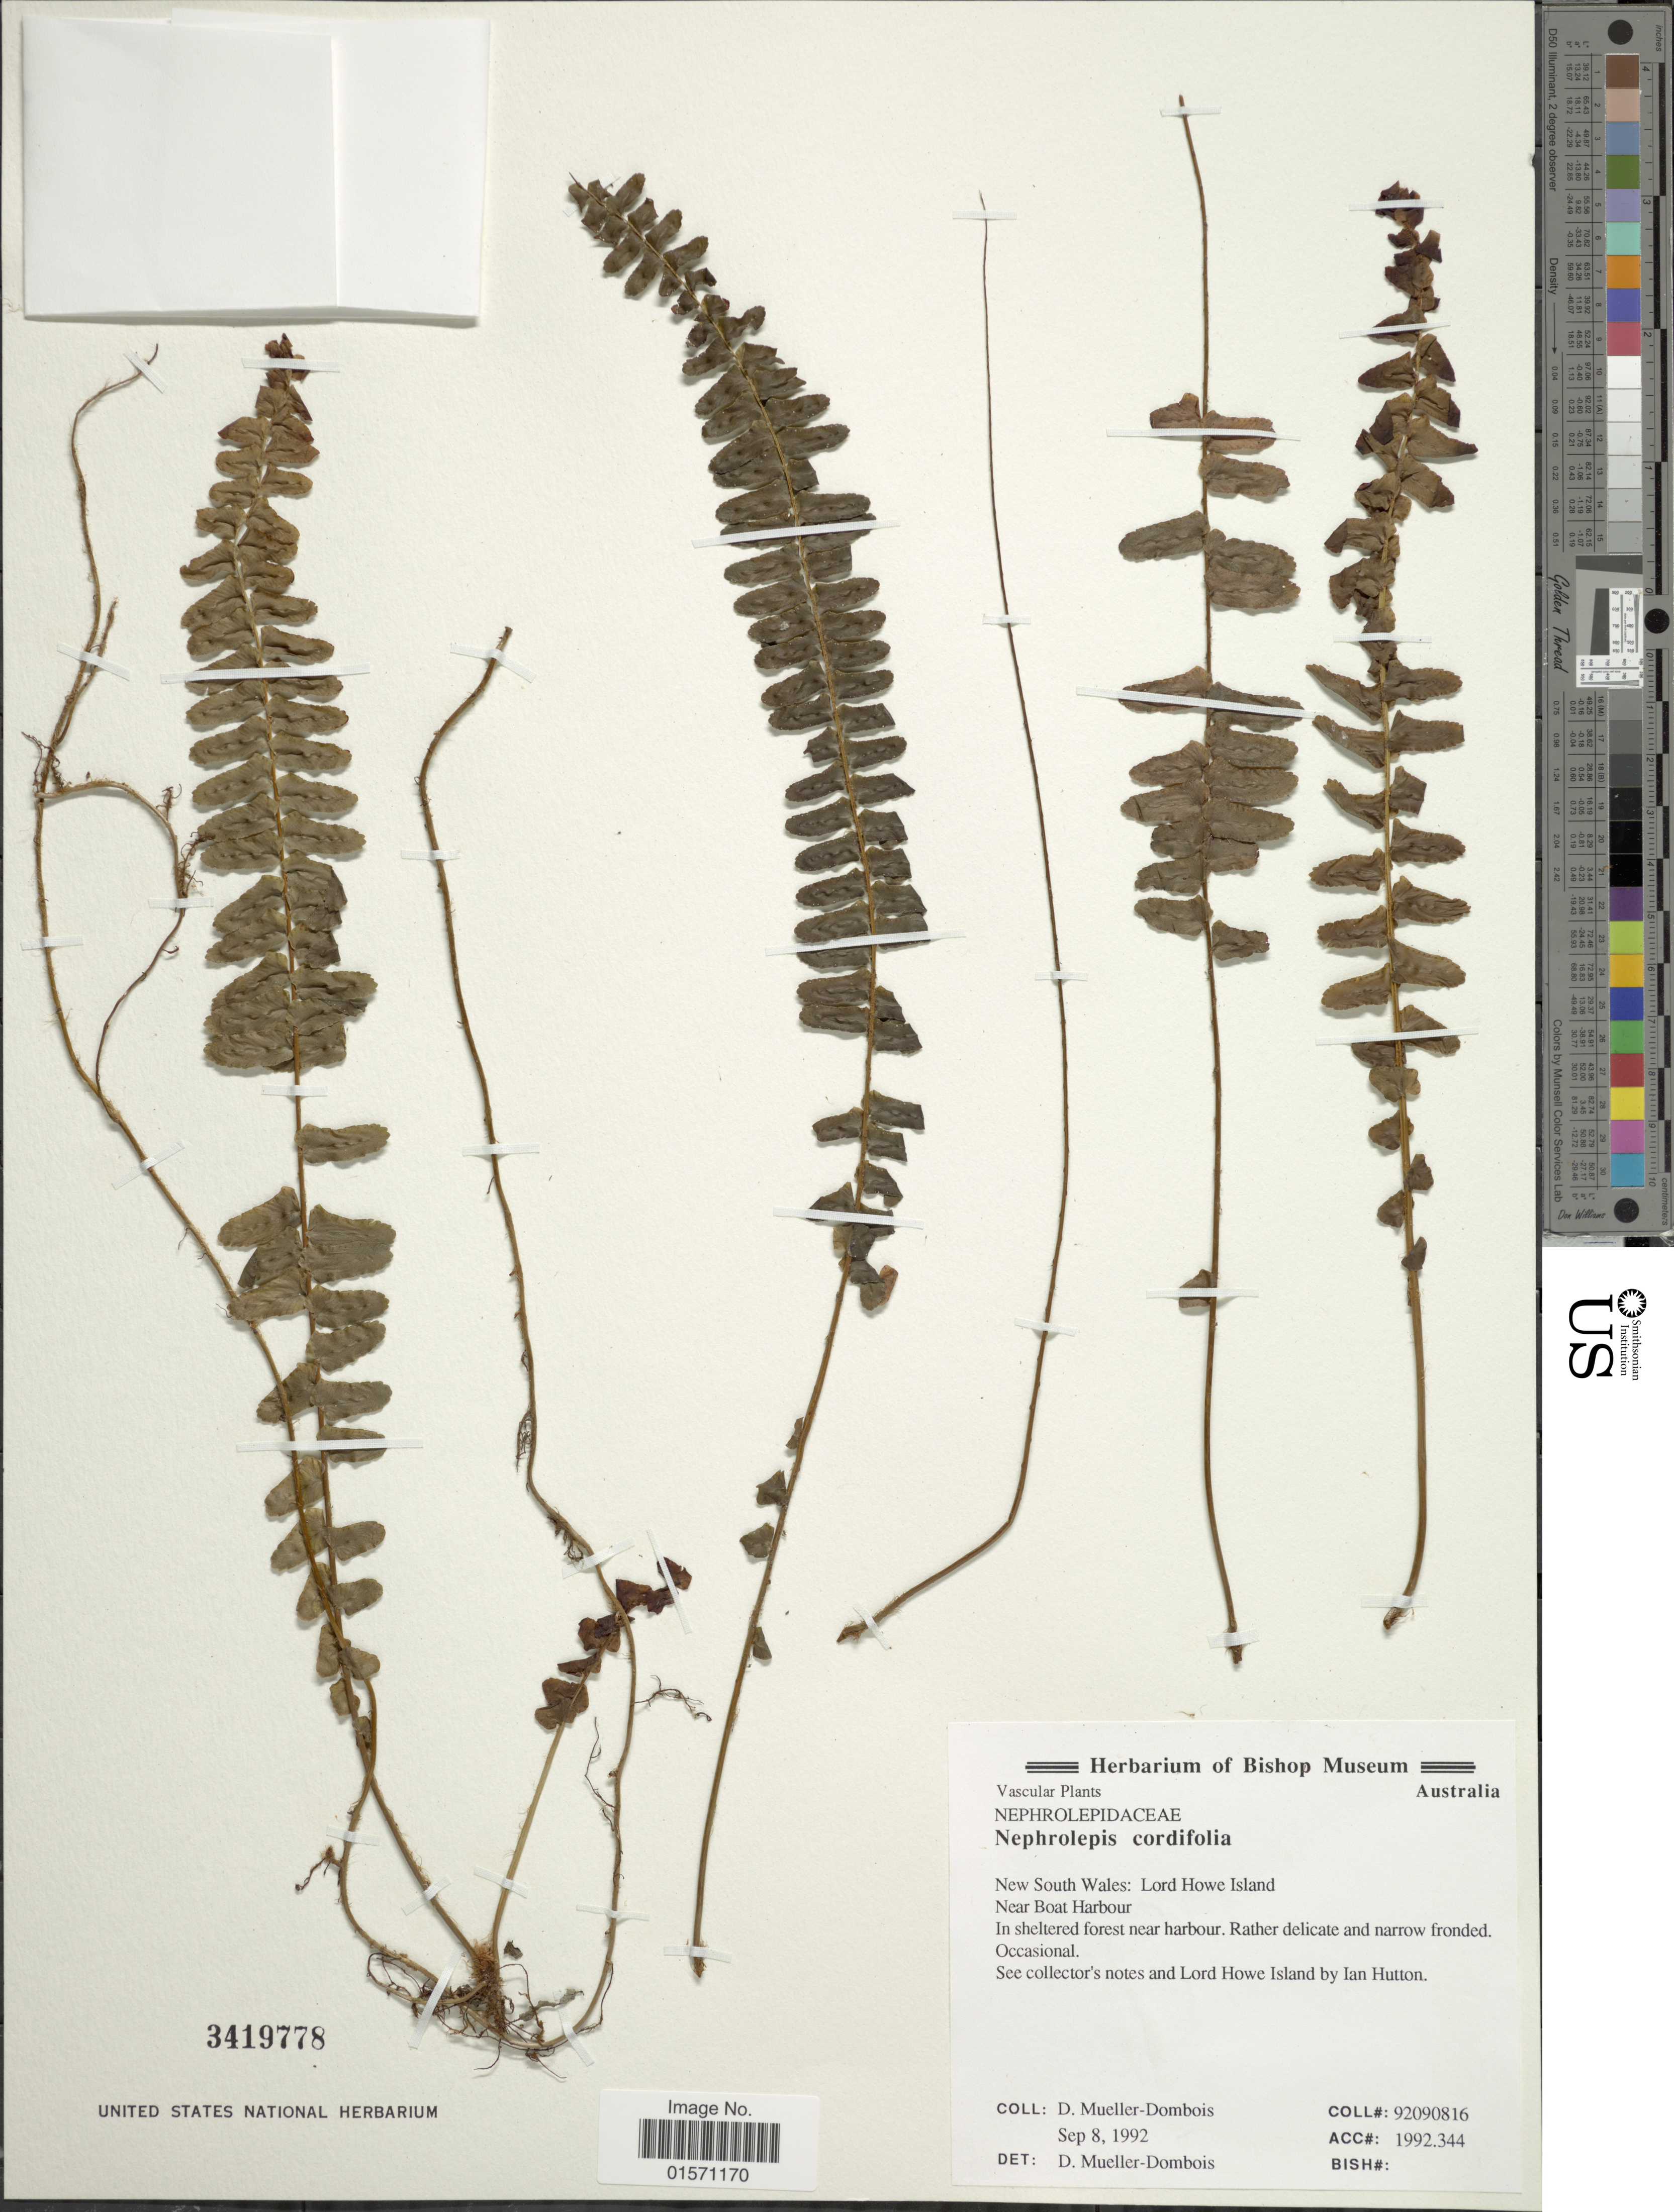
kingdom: Plantae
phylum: Tracheophyta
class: Polypodiopsida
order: Polypodiales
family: Nephrolepidaceae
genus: Nephrolepis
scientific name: Nephrolepis cordifolia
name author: (L.) C. Presl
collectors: D. Mueller-Dombois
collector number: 92090816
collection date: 1992-09-08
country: Australia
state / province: New South Wales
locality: Lord Howe Island. Near Boat Harbour. In sheltered forest near harbour.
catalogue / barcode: US 3419778